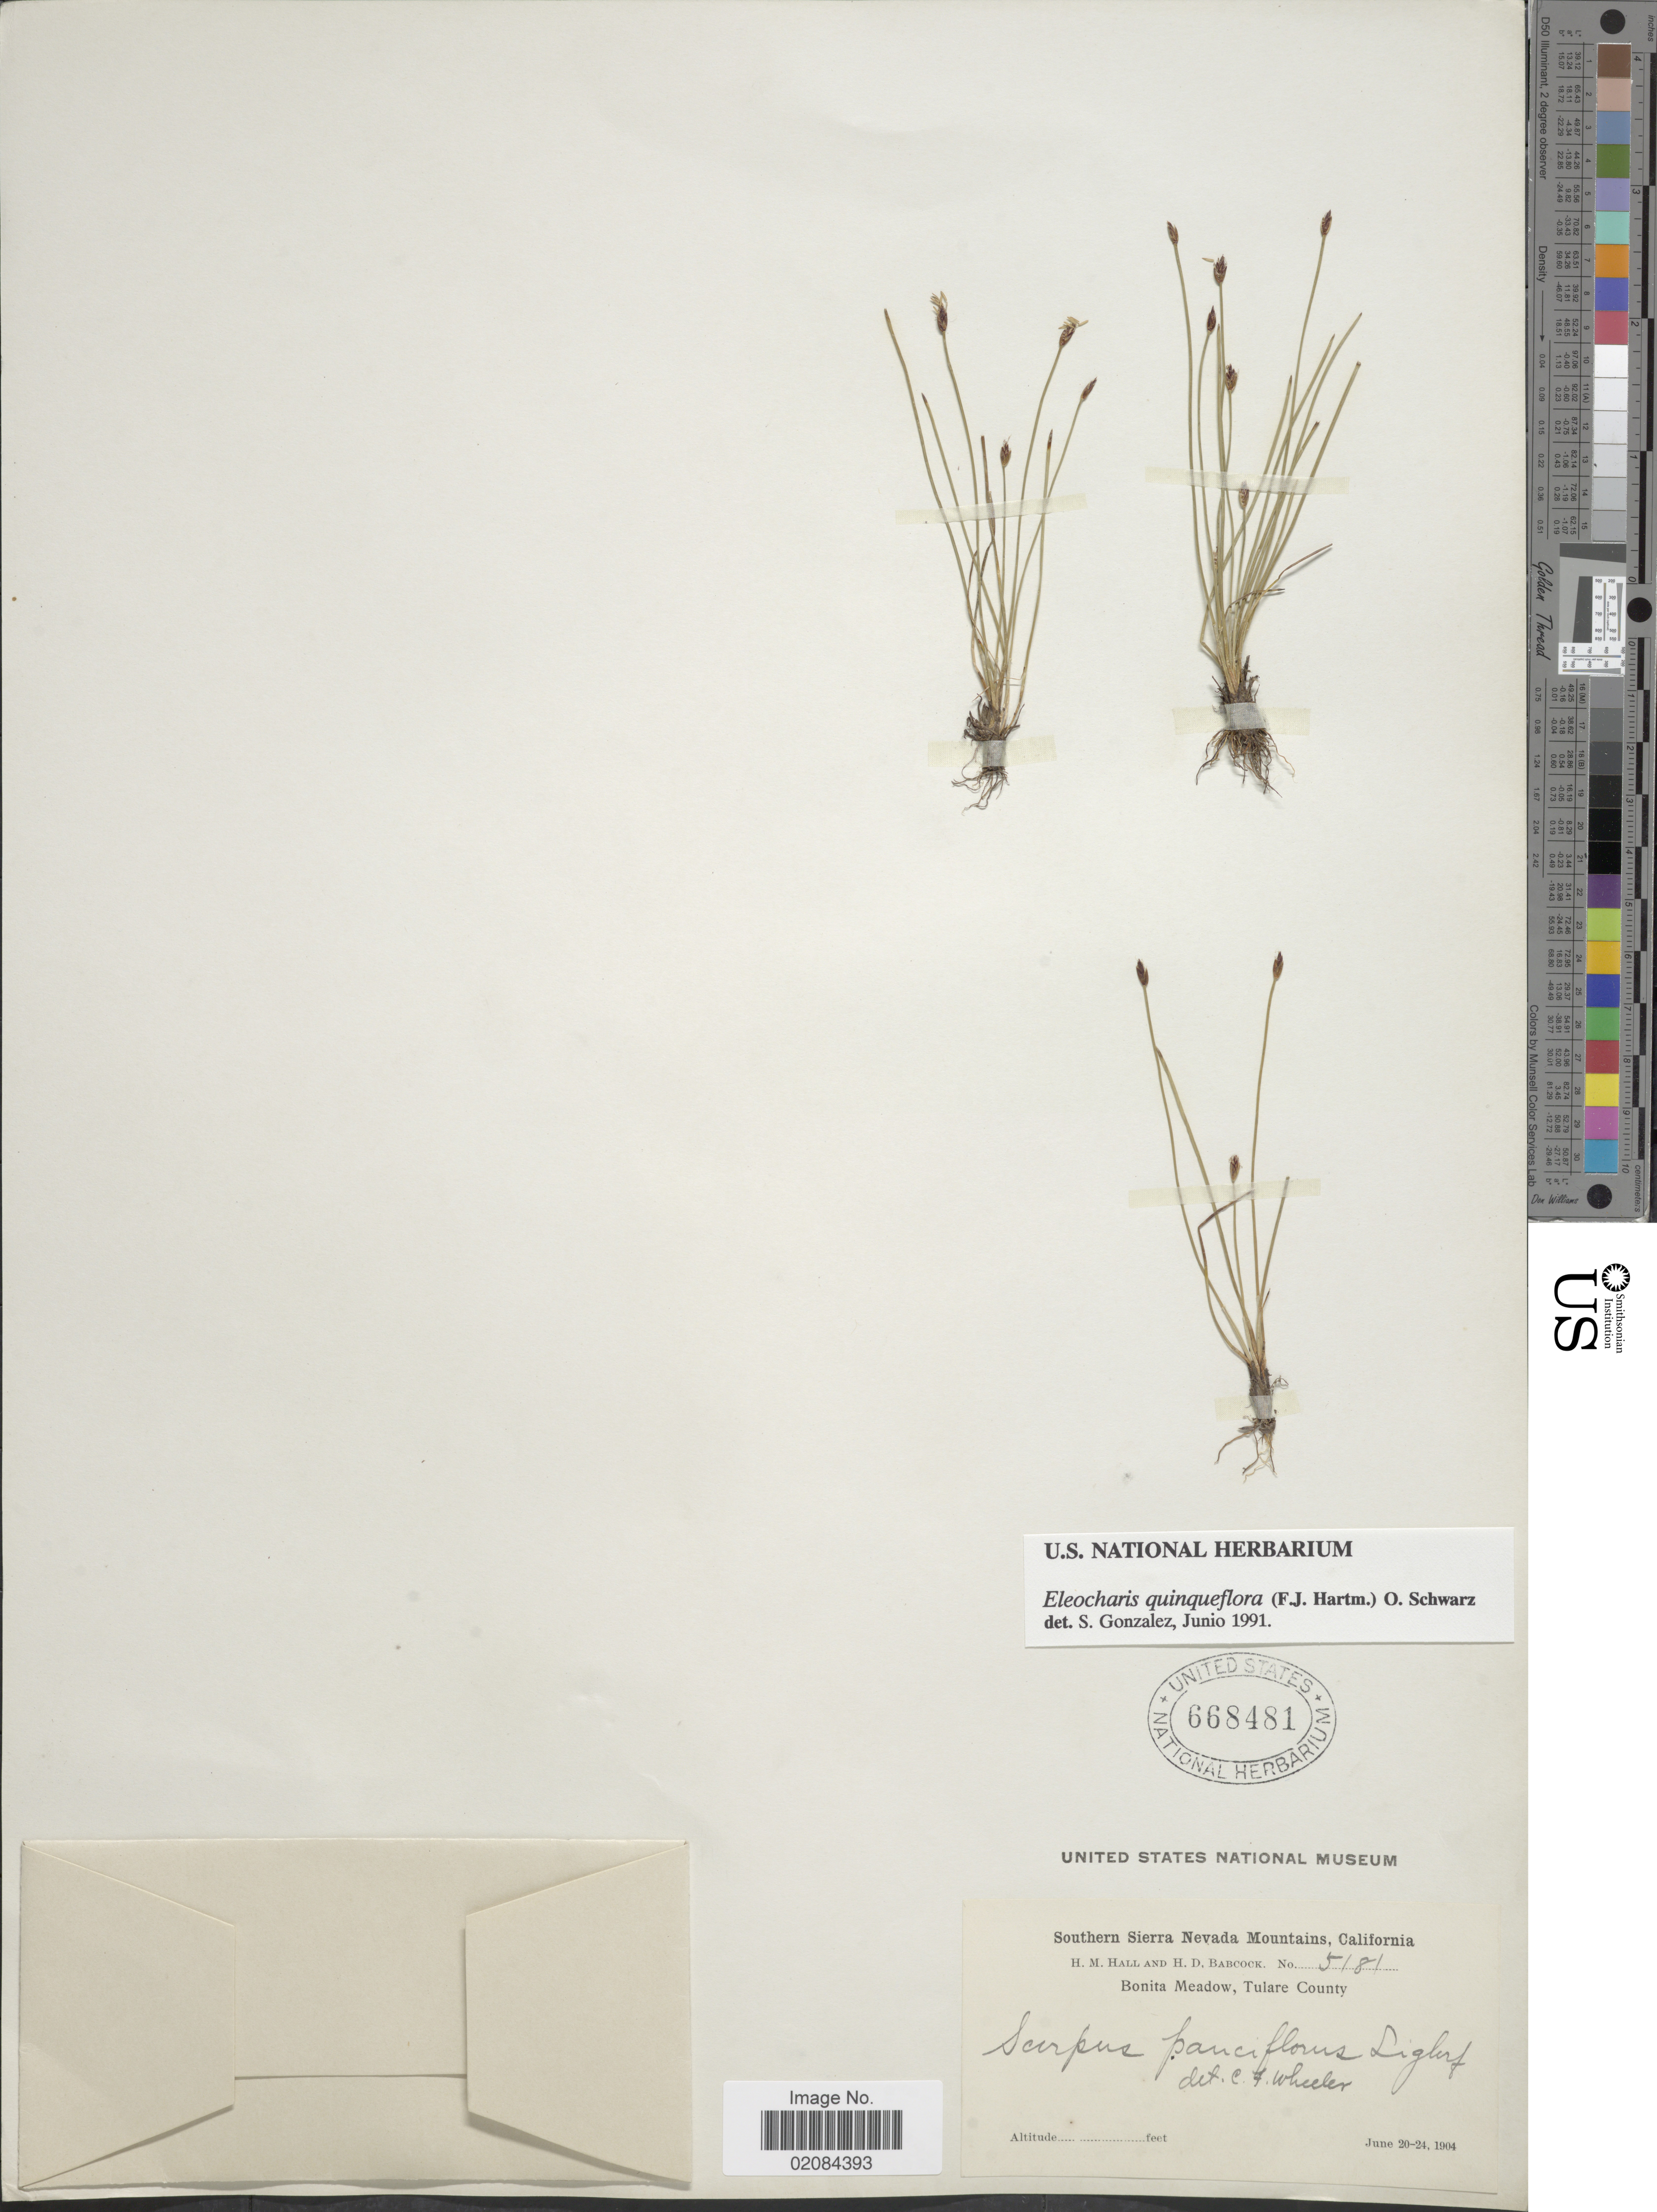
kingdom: Plantae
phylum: Tracheophyta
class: Liliopsida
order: Poales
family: Cyperaceae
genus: Eleocharis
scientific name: Eleocharis quinqueflora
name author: (Hartmann) O. Schwarz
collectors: H. M. Hall & H. Babcock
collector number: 5181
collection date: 1904-06-20/1904-06-24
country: United States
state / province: California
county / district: Tulare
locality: Southern Sierra Nevada Mountains, Bonita Meadow Tulare County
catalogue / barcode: US 668481